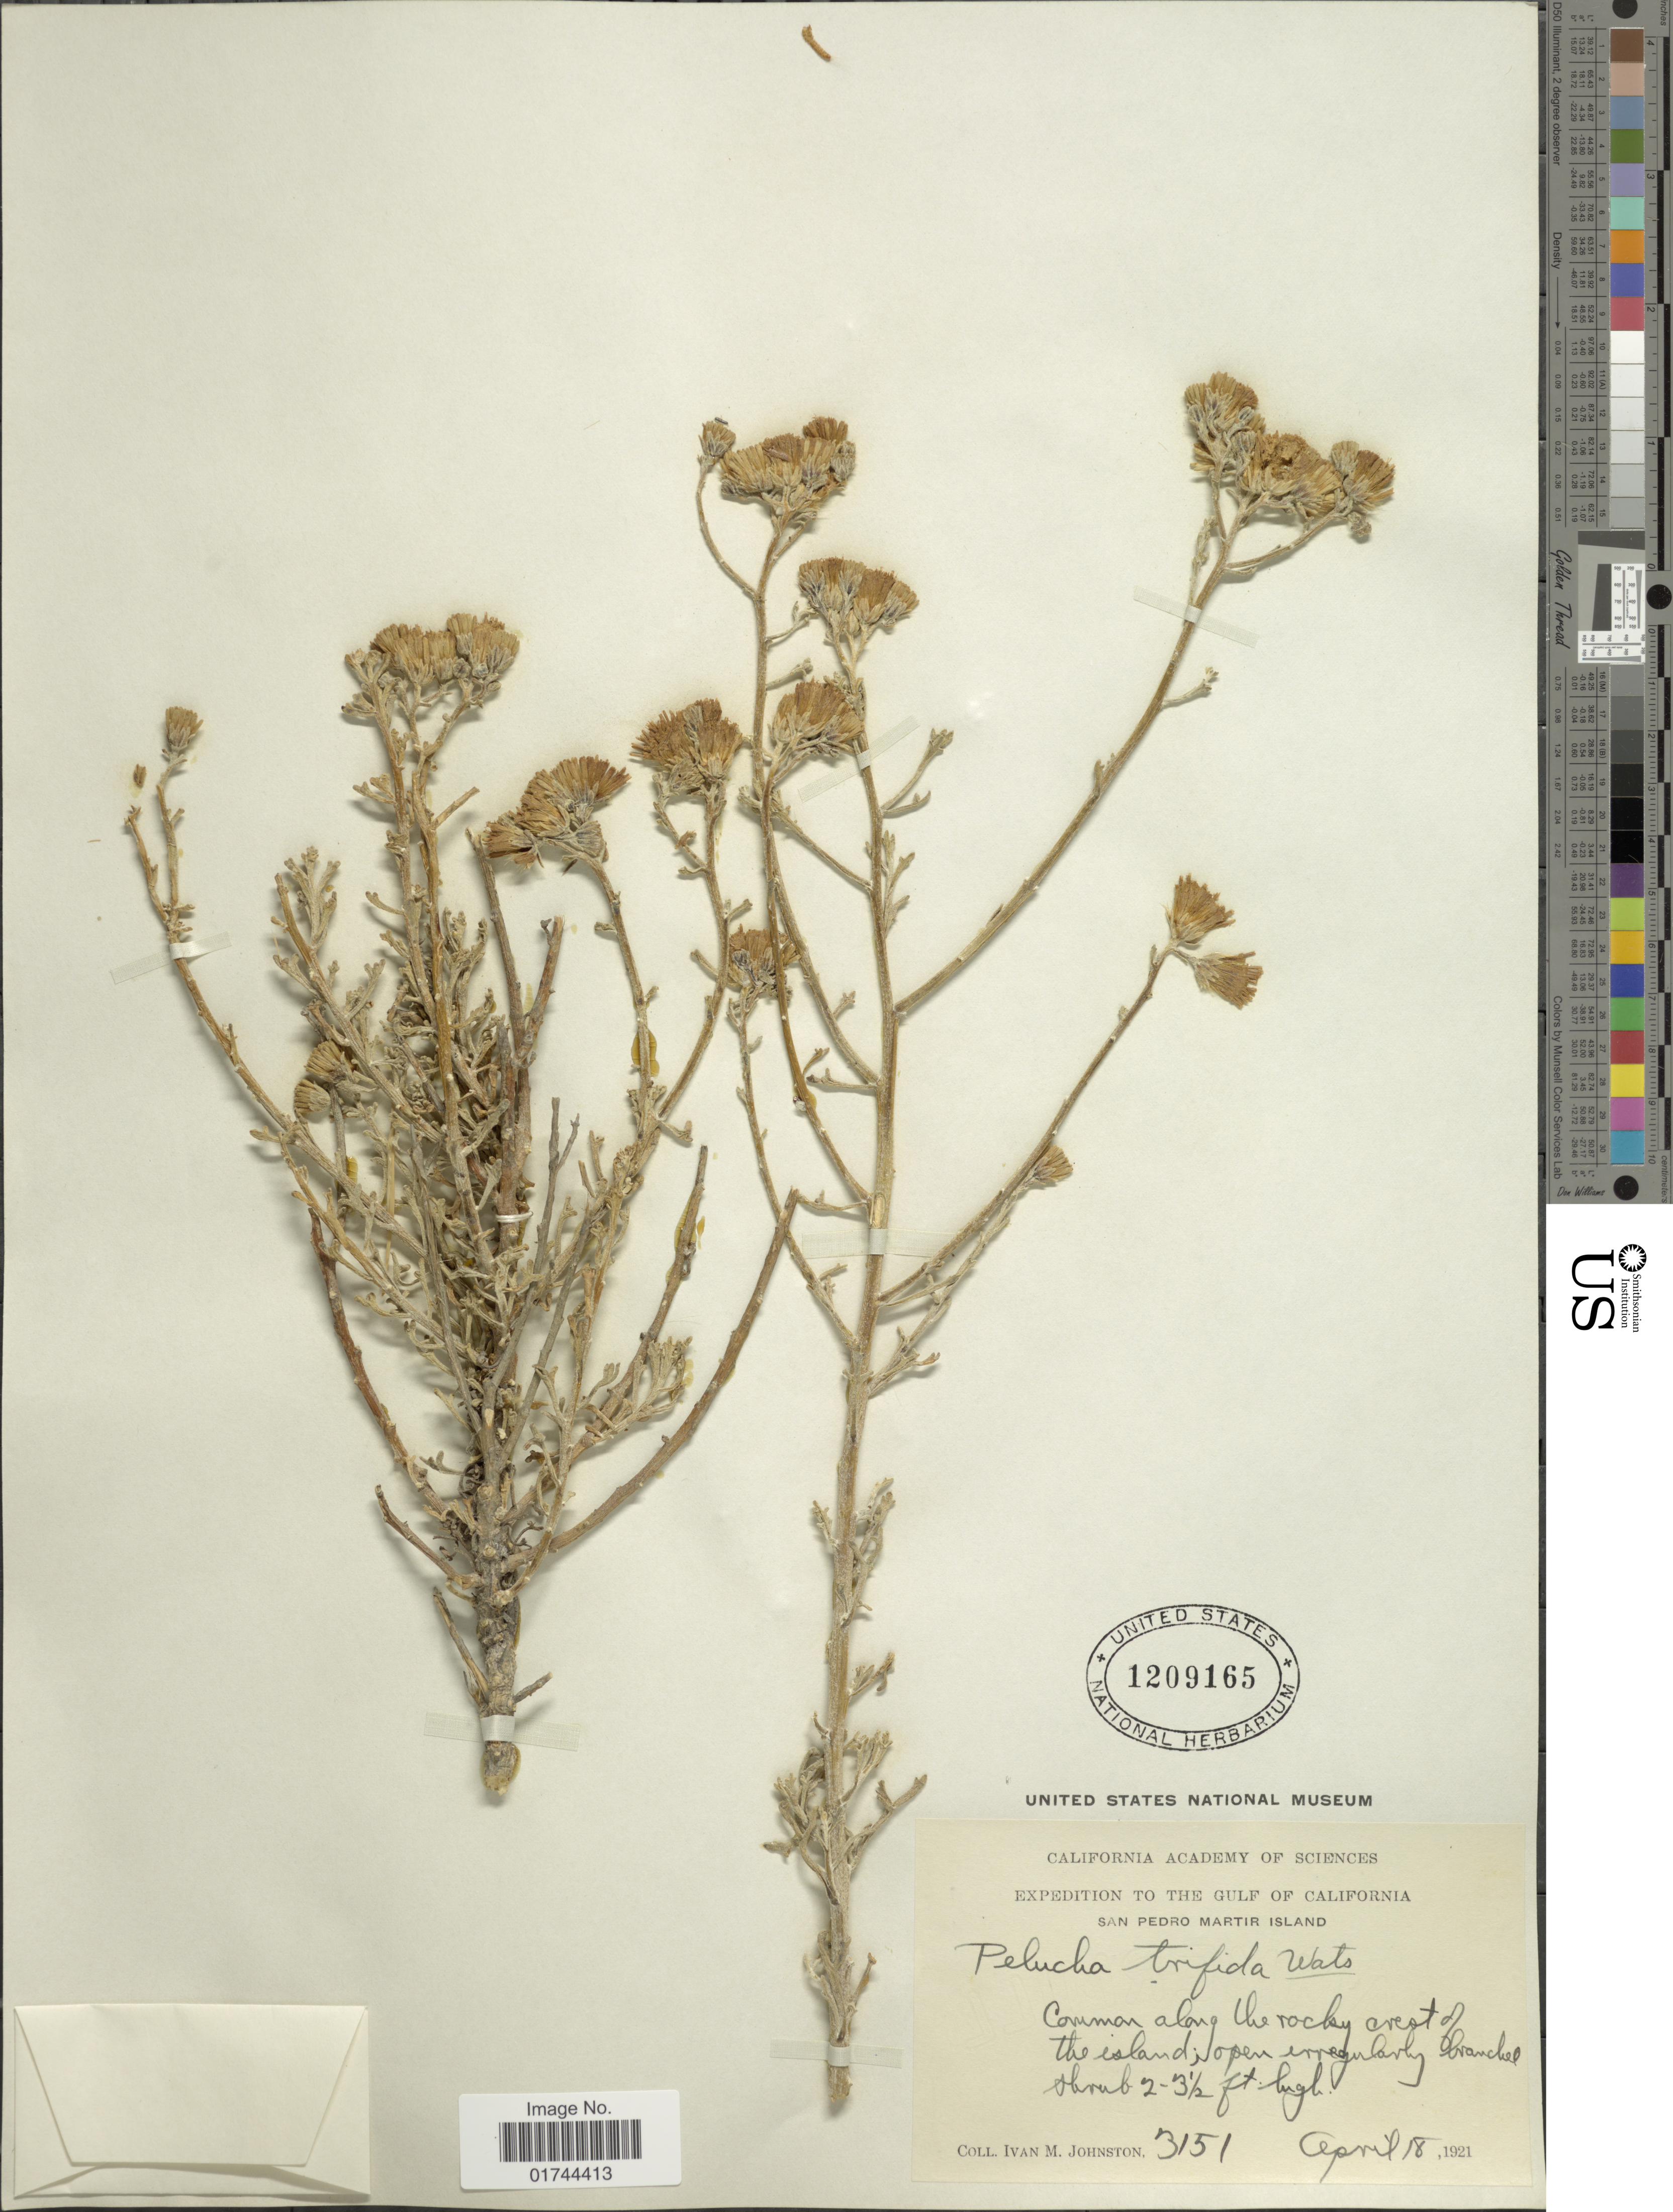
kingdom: Plantae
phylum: Tracheophyta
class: Magnoliopsida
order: Asterales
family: Asteraceae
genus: Pelucha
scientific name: Pelucha trifida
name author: S. Watson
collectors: I.M. Johnston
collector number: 3151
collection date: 1921-04-18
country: Mexico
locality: Gulf of California, San Pedro Martir Island, along the rocky crest of the island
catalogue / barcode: US 1209165